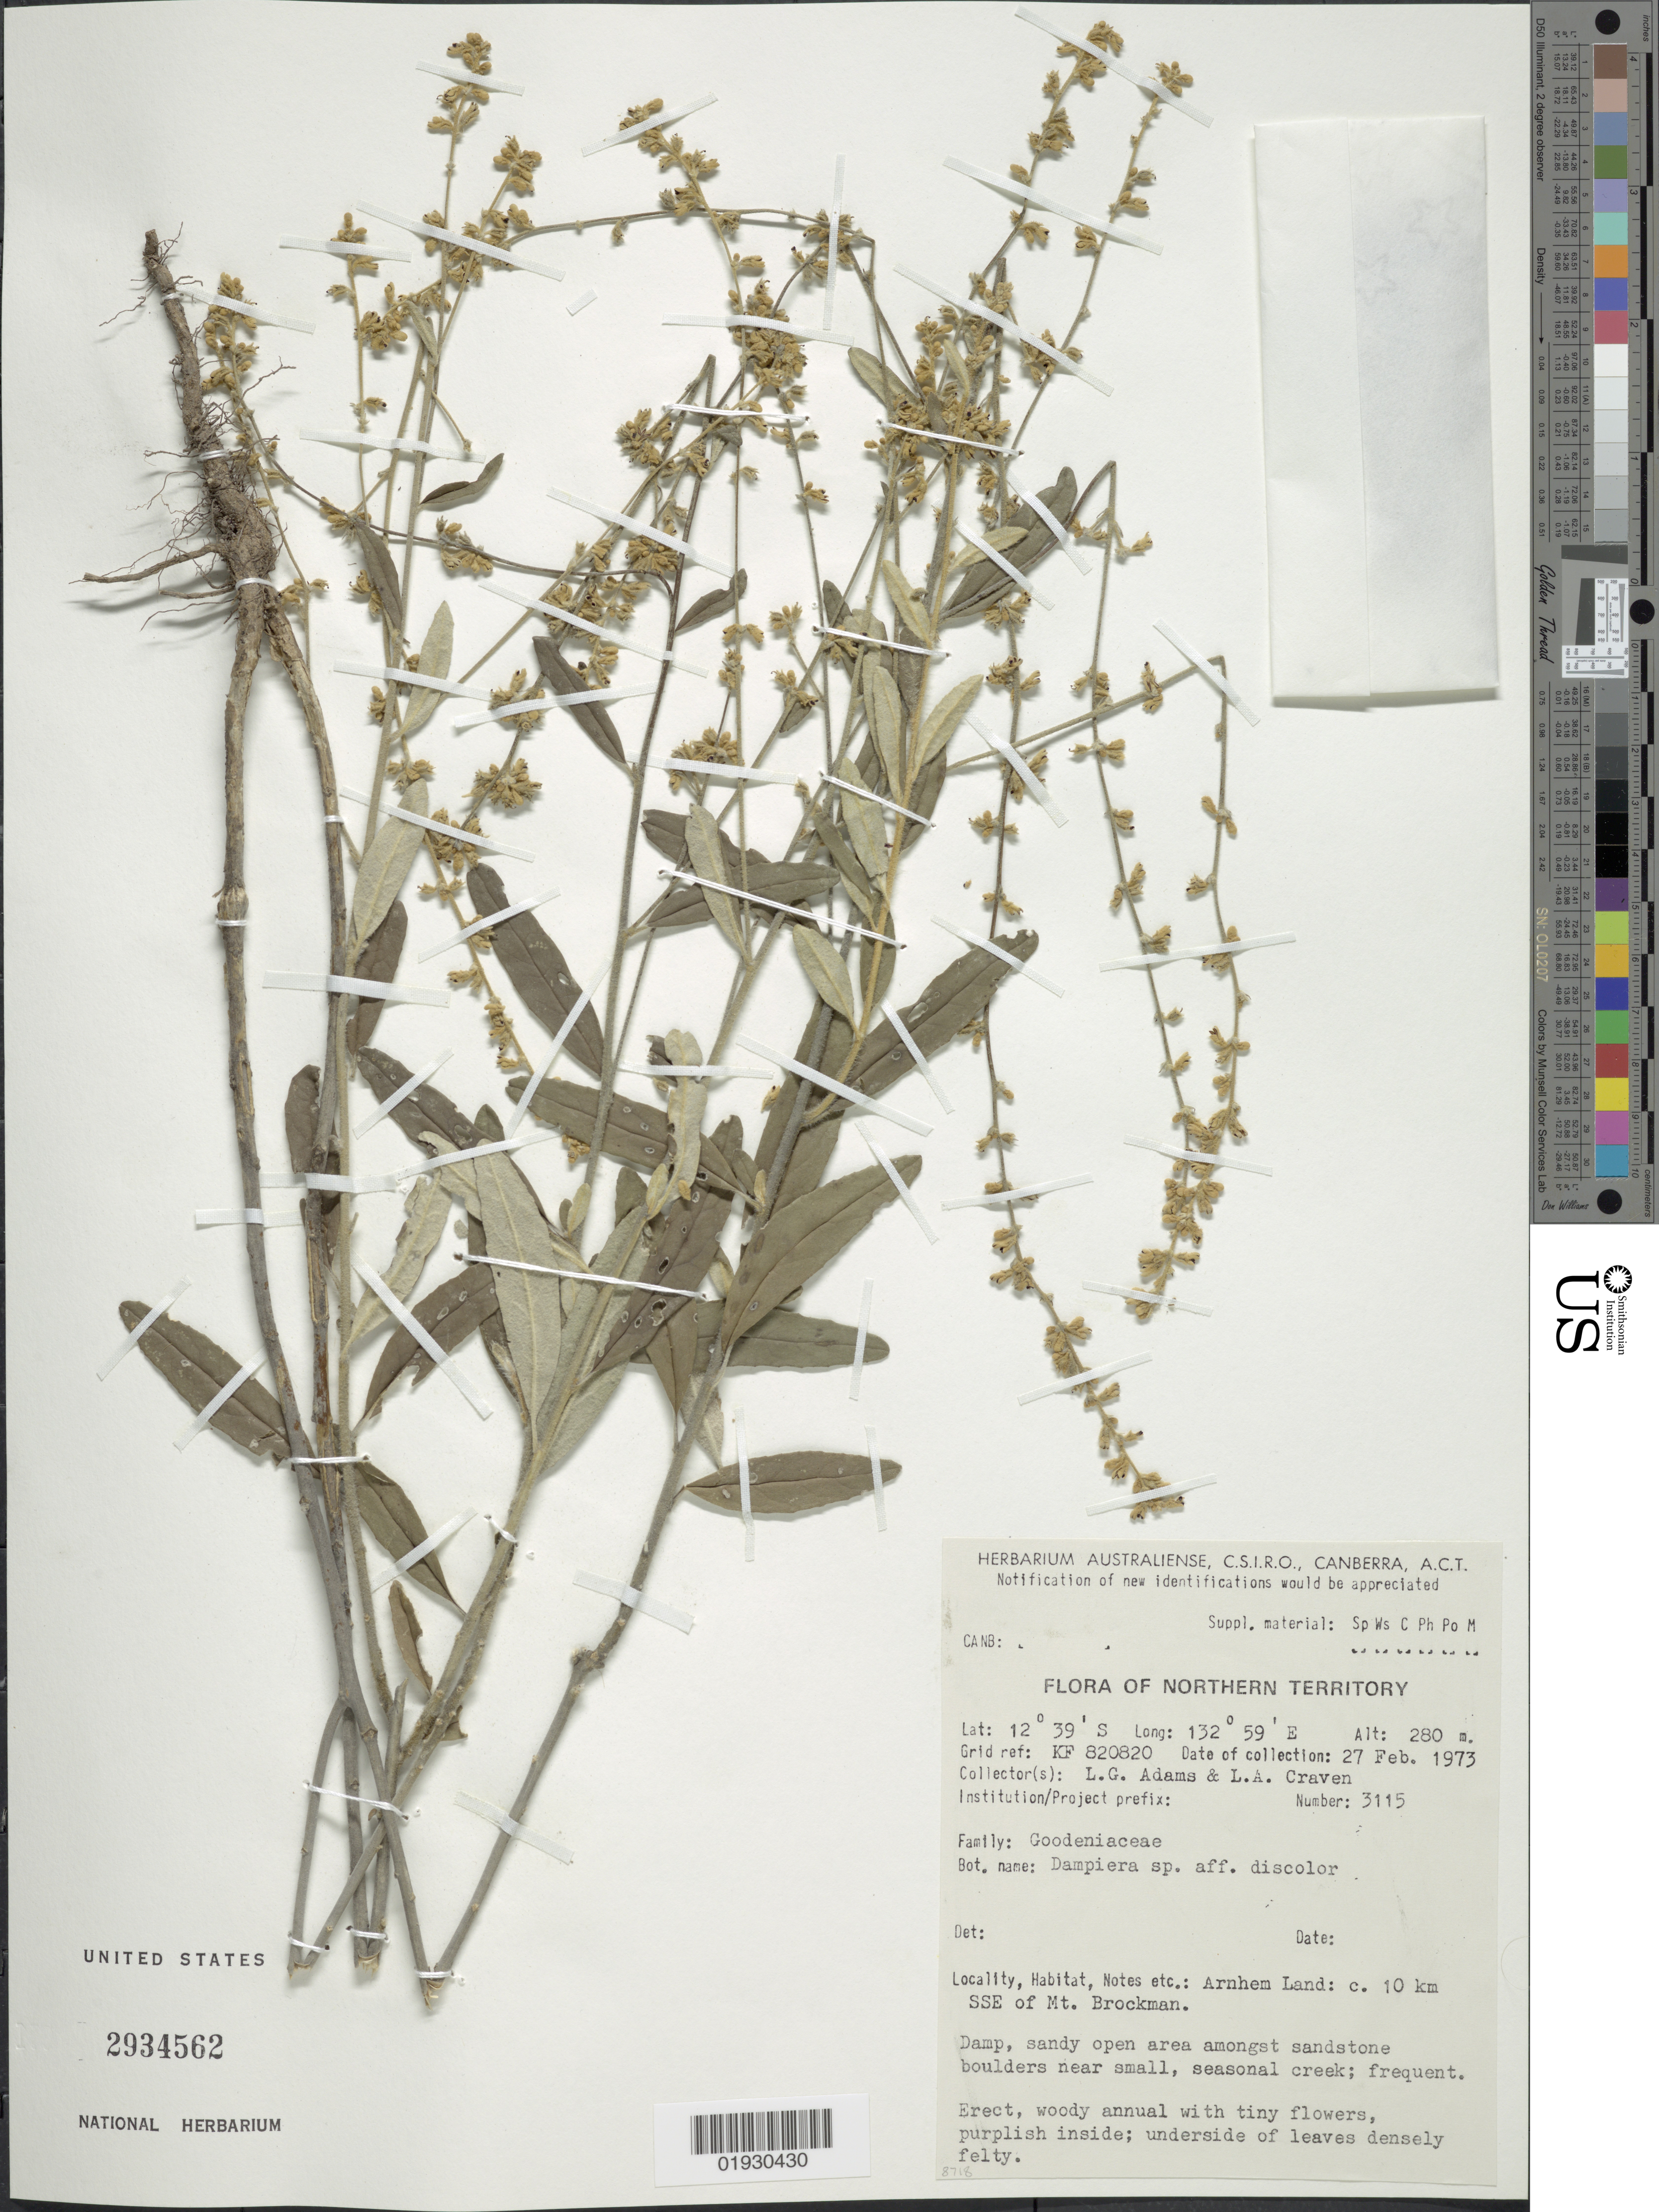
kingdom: Plantae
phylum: Tracheophyta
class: Magnoliopsida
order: Asterales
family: Goodeniaceae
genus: Dampiera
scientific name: Dampiera discolor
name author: (de Vriese) K. Krause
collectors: L. G. Adams & L. A. Craven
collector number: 3115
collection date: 1973-02-27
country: Australia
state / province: Northern Territory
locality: Arnhem Land: c. 10 km SSE of Mt. Brockman.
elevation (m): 280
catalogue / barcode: US 2934562